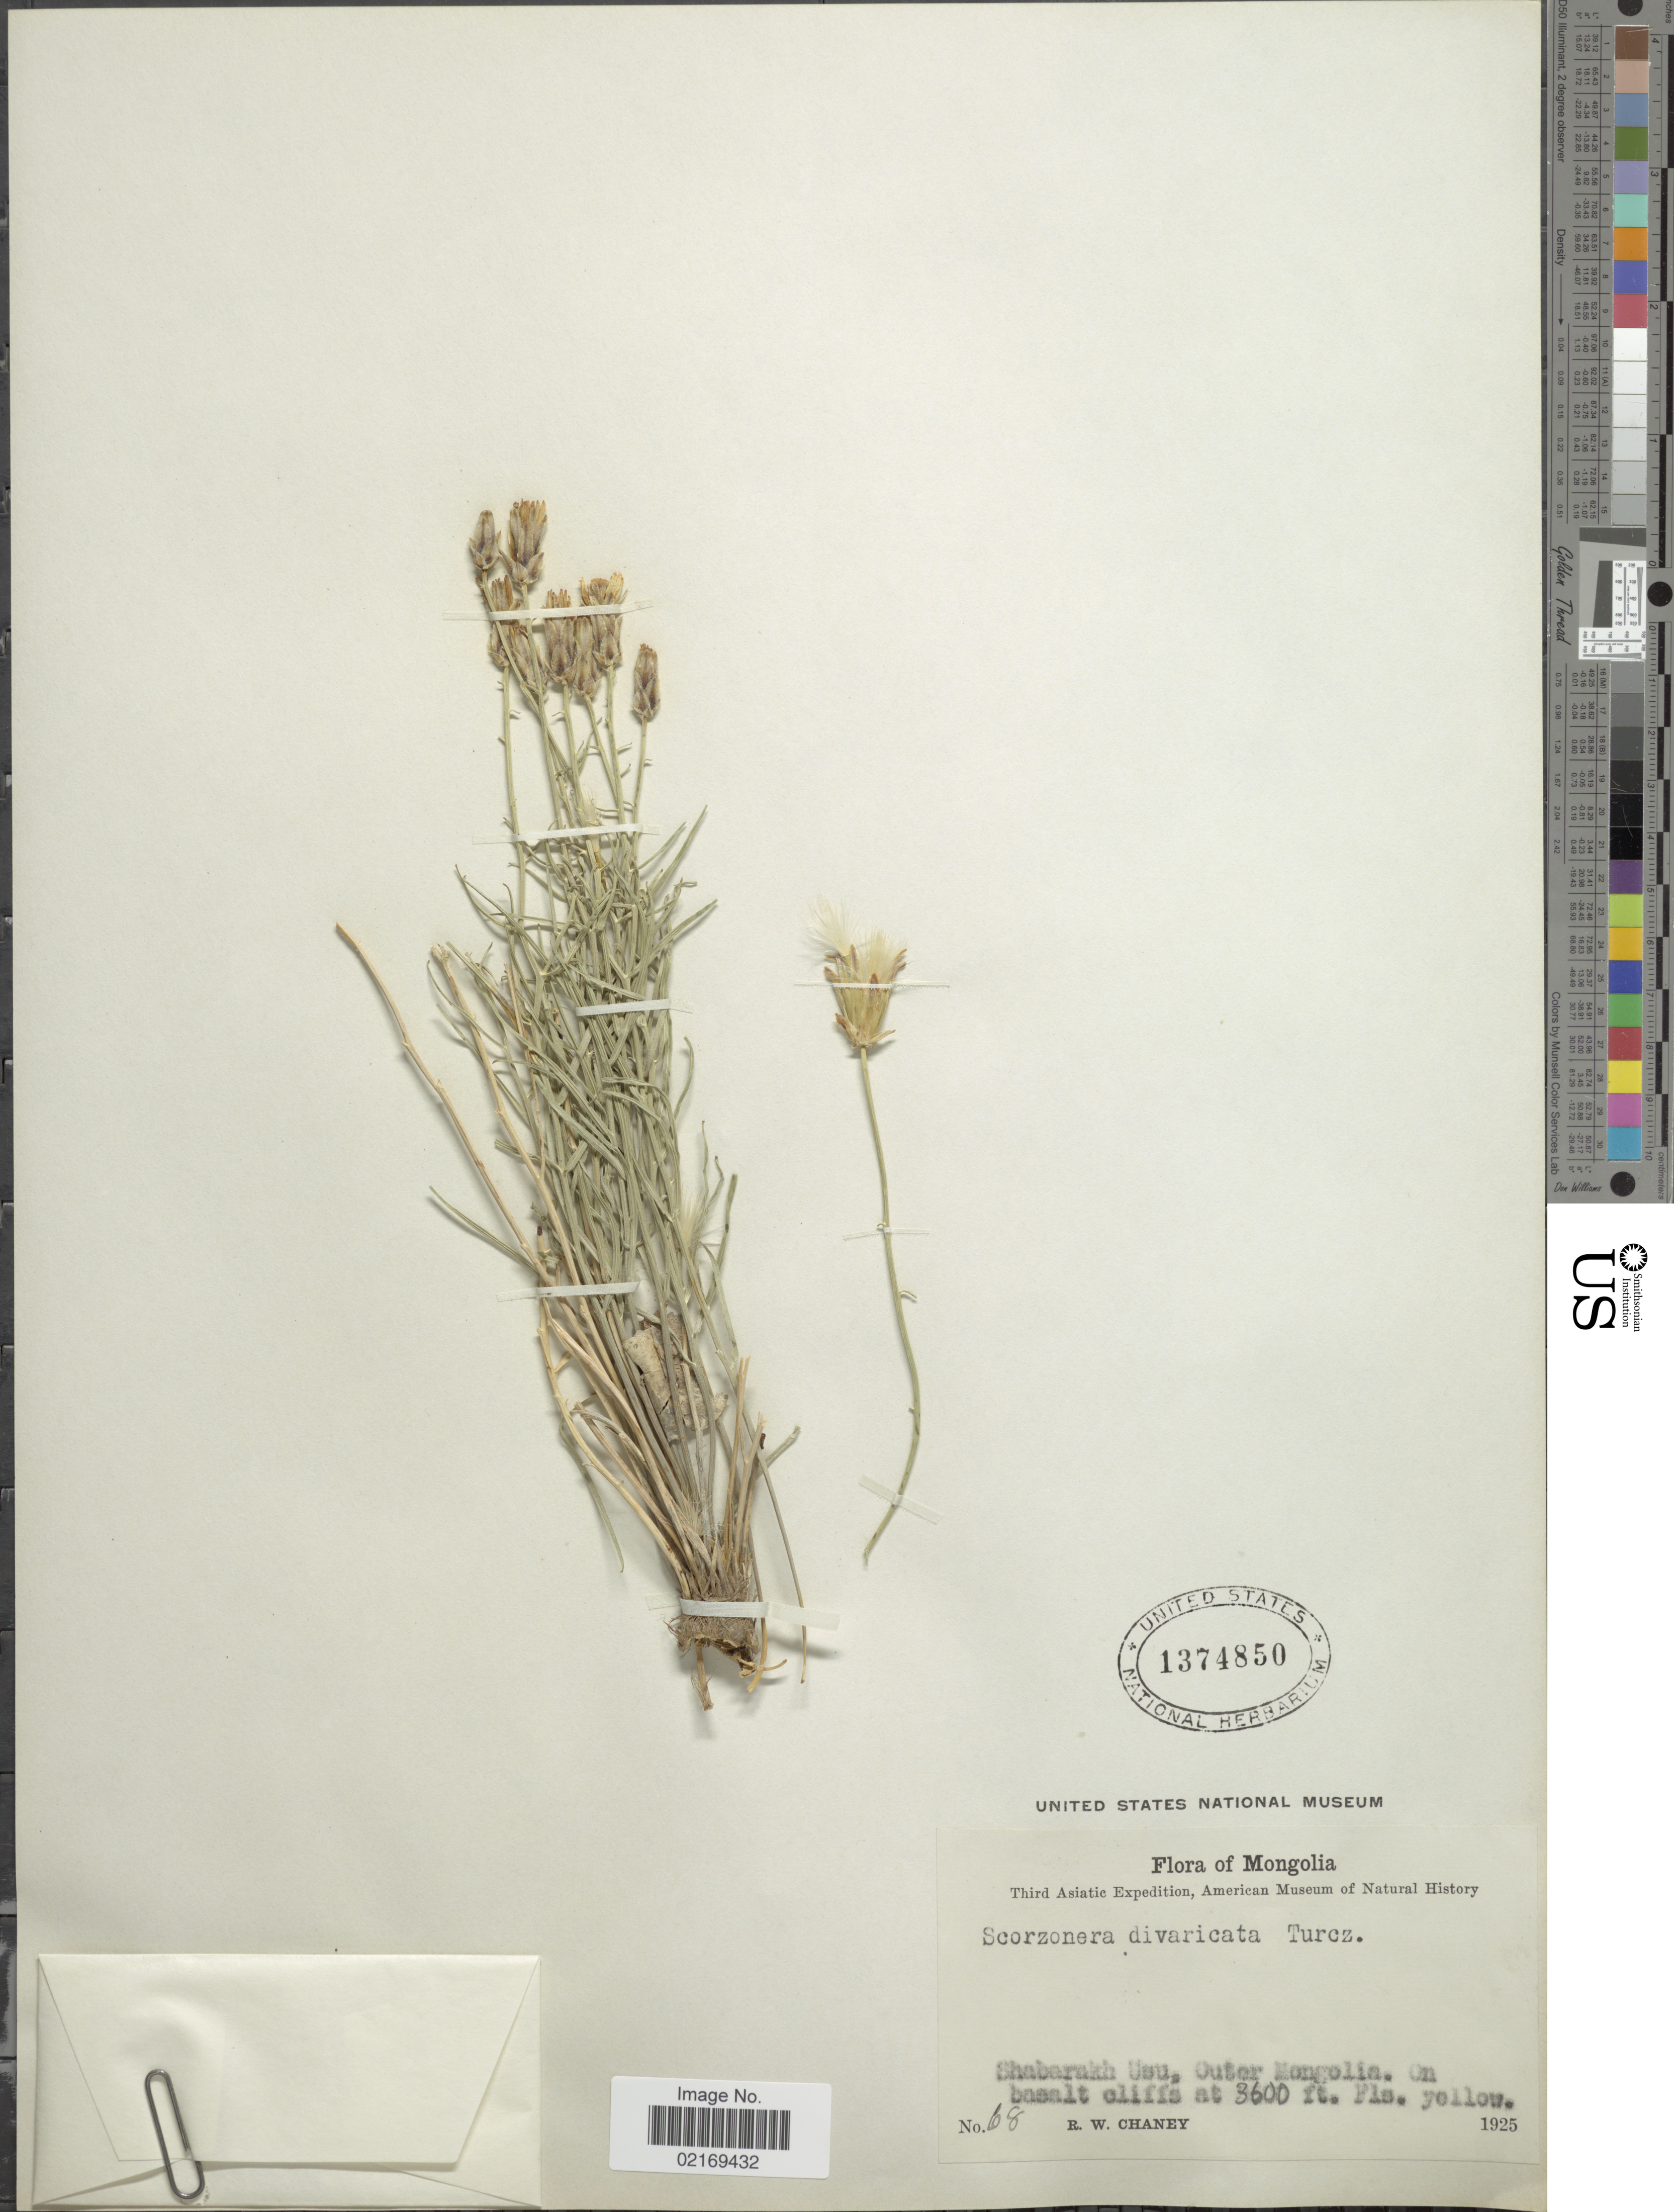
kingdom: Plantae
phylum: Tracheophyta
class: Magnoliopsida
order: Asterales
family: Asteraceae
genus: Scorzonera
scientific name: Scorzonera divaricata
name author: Turcz.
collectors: R. Chaney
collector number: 68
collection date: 1925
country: Mongolia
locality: Shabarukh Usu, Outer Mongolia, on basalt cliffs.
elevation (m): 1097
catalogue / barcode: US 1374850